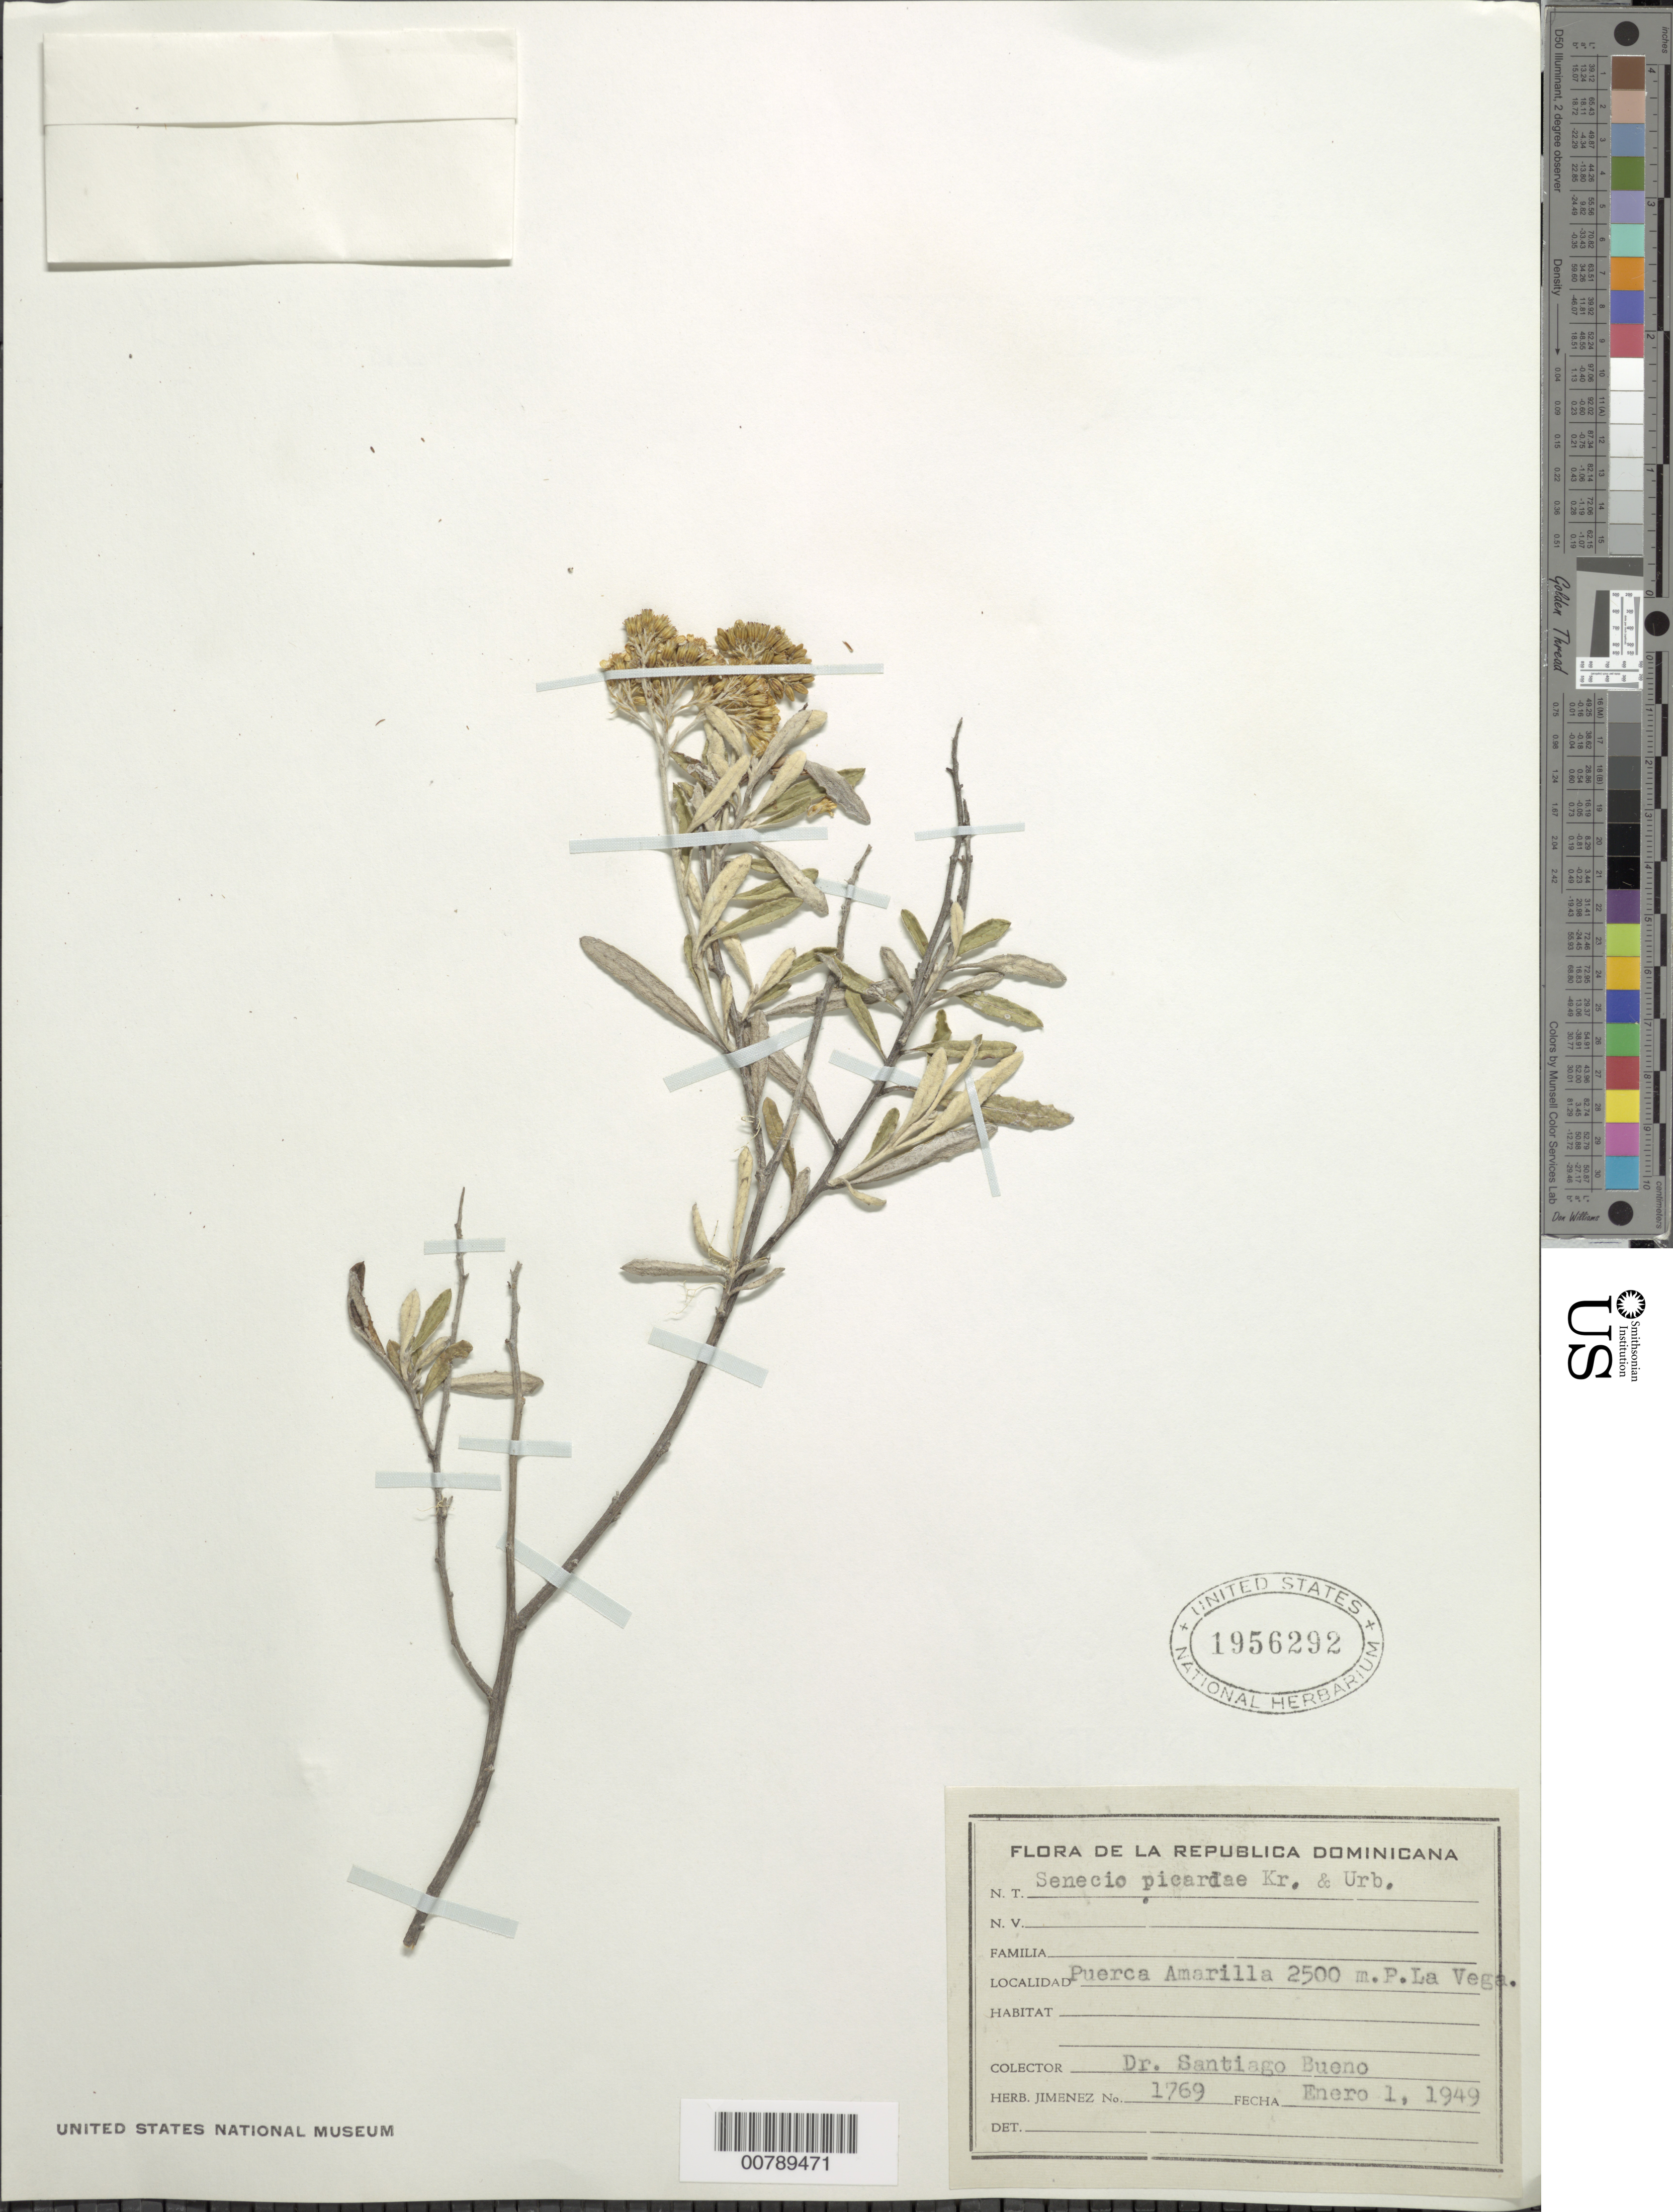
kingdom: Plantae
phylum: Tracheophyta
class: Magnoliopsida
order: Asterales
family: Asteraceae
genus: Senecio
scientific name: Senecio picardae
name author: Krug & Urb.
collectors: S. Bueno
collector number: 1769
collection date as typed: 01 Jan 1949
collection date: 1949-01-01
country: Dominican Republic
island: Hispaniola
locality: Puerca Amarilla. P. La Vega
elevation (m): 2500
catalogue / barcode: US 1956292